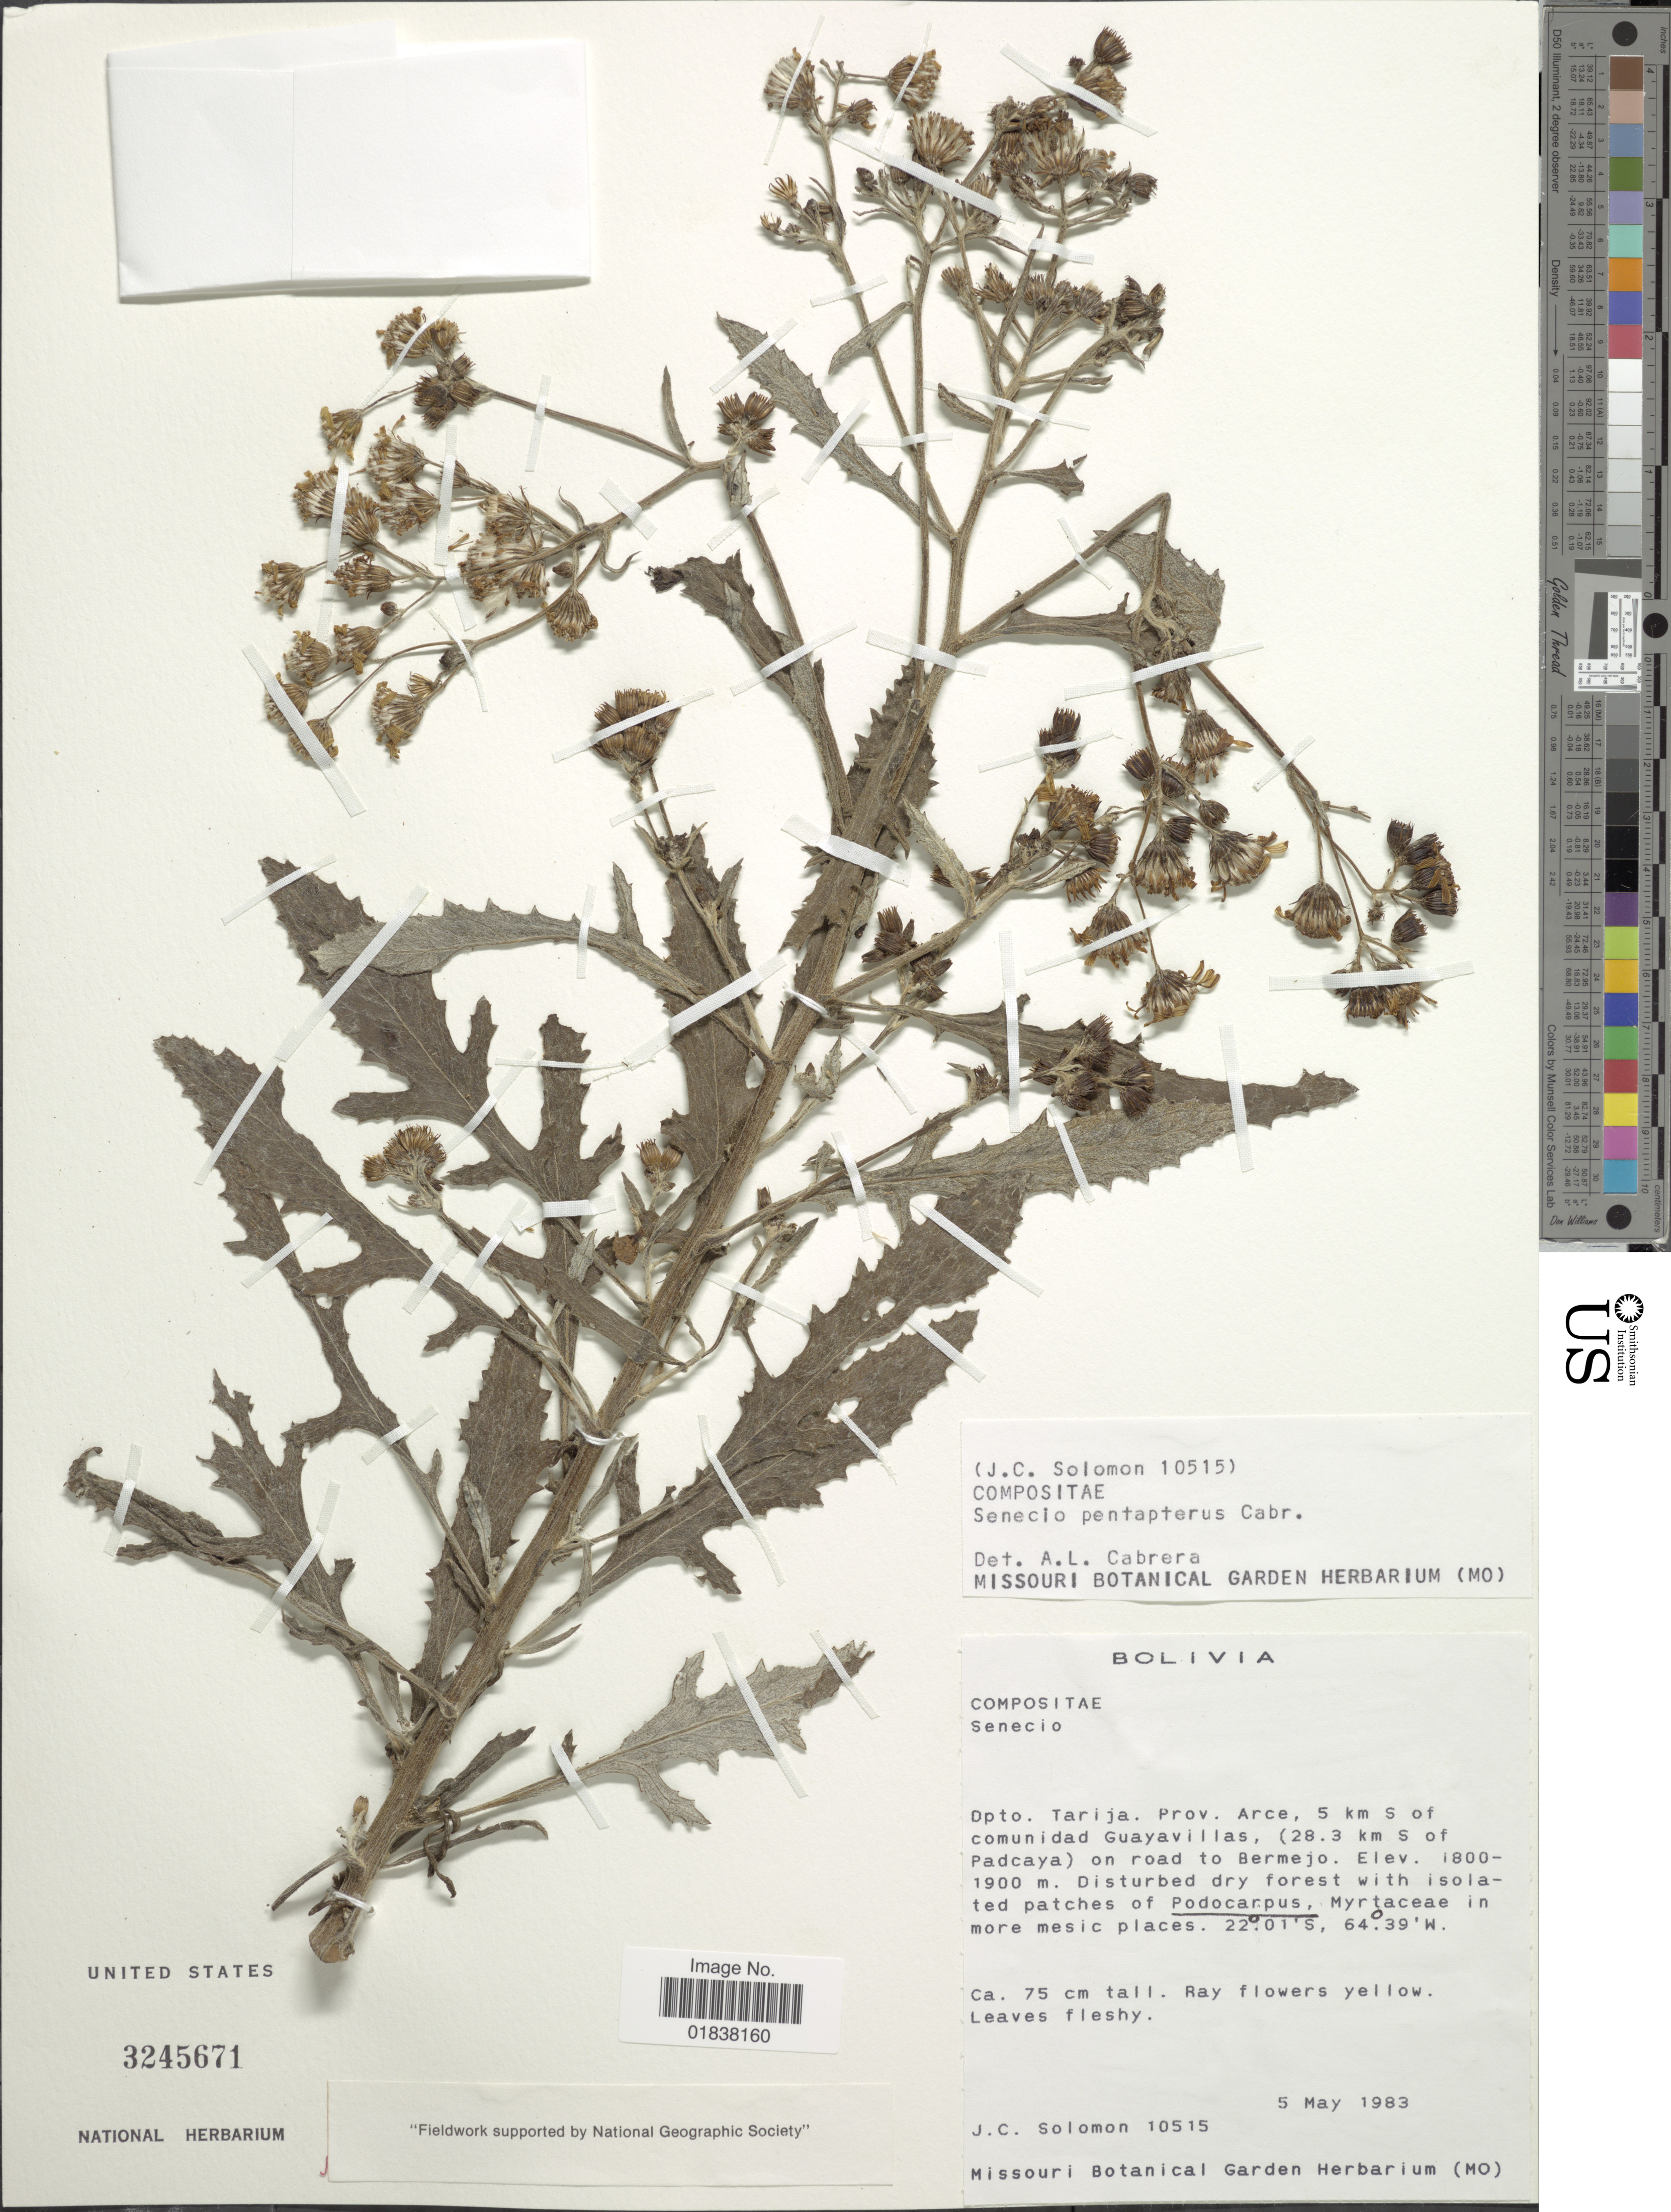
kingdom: Plantae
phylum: Tracheophyta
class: Magnoliopsida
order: Asterales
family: Asteraceae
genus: Senecio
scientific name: Senecio pentapterus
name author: Cabrera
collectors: J. C. Solomon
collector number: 10515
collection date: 1983-05-05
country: Bolivia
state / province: Tarija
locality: Prov. Arce, 5 km S of comunidad Guayavillas (28.3 km S of Padcaya) on road to Bermejo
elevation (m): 1800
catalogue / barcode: US 3245671